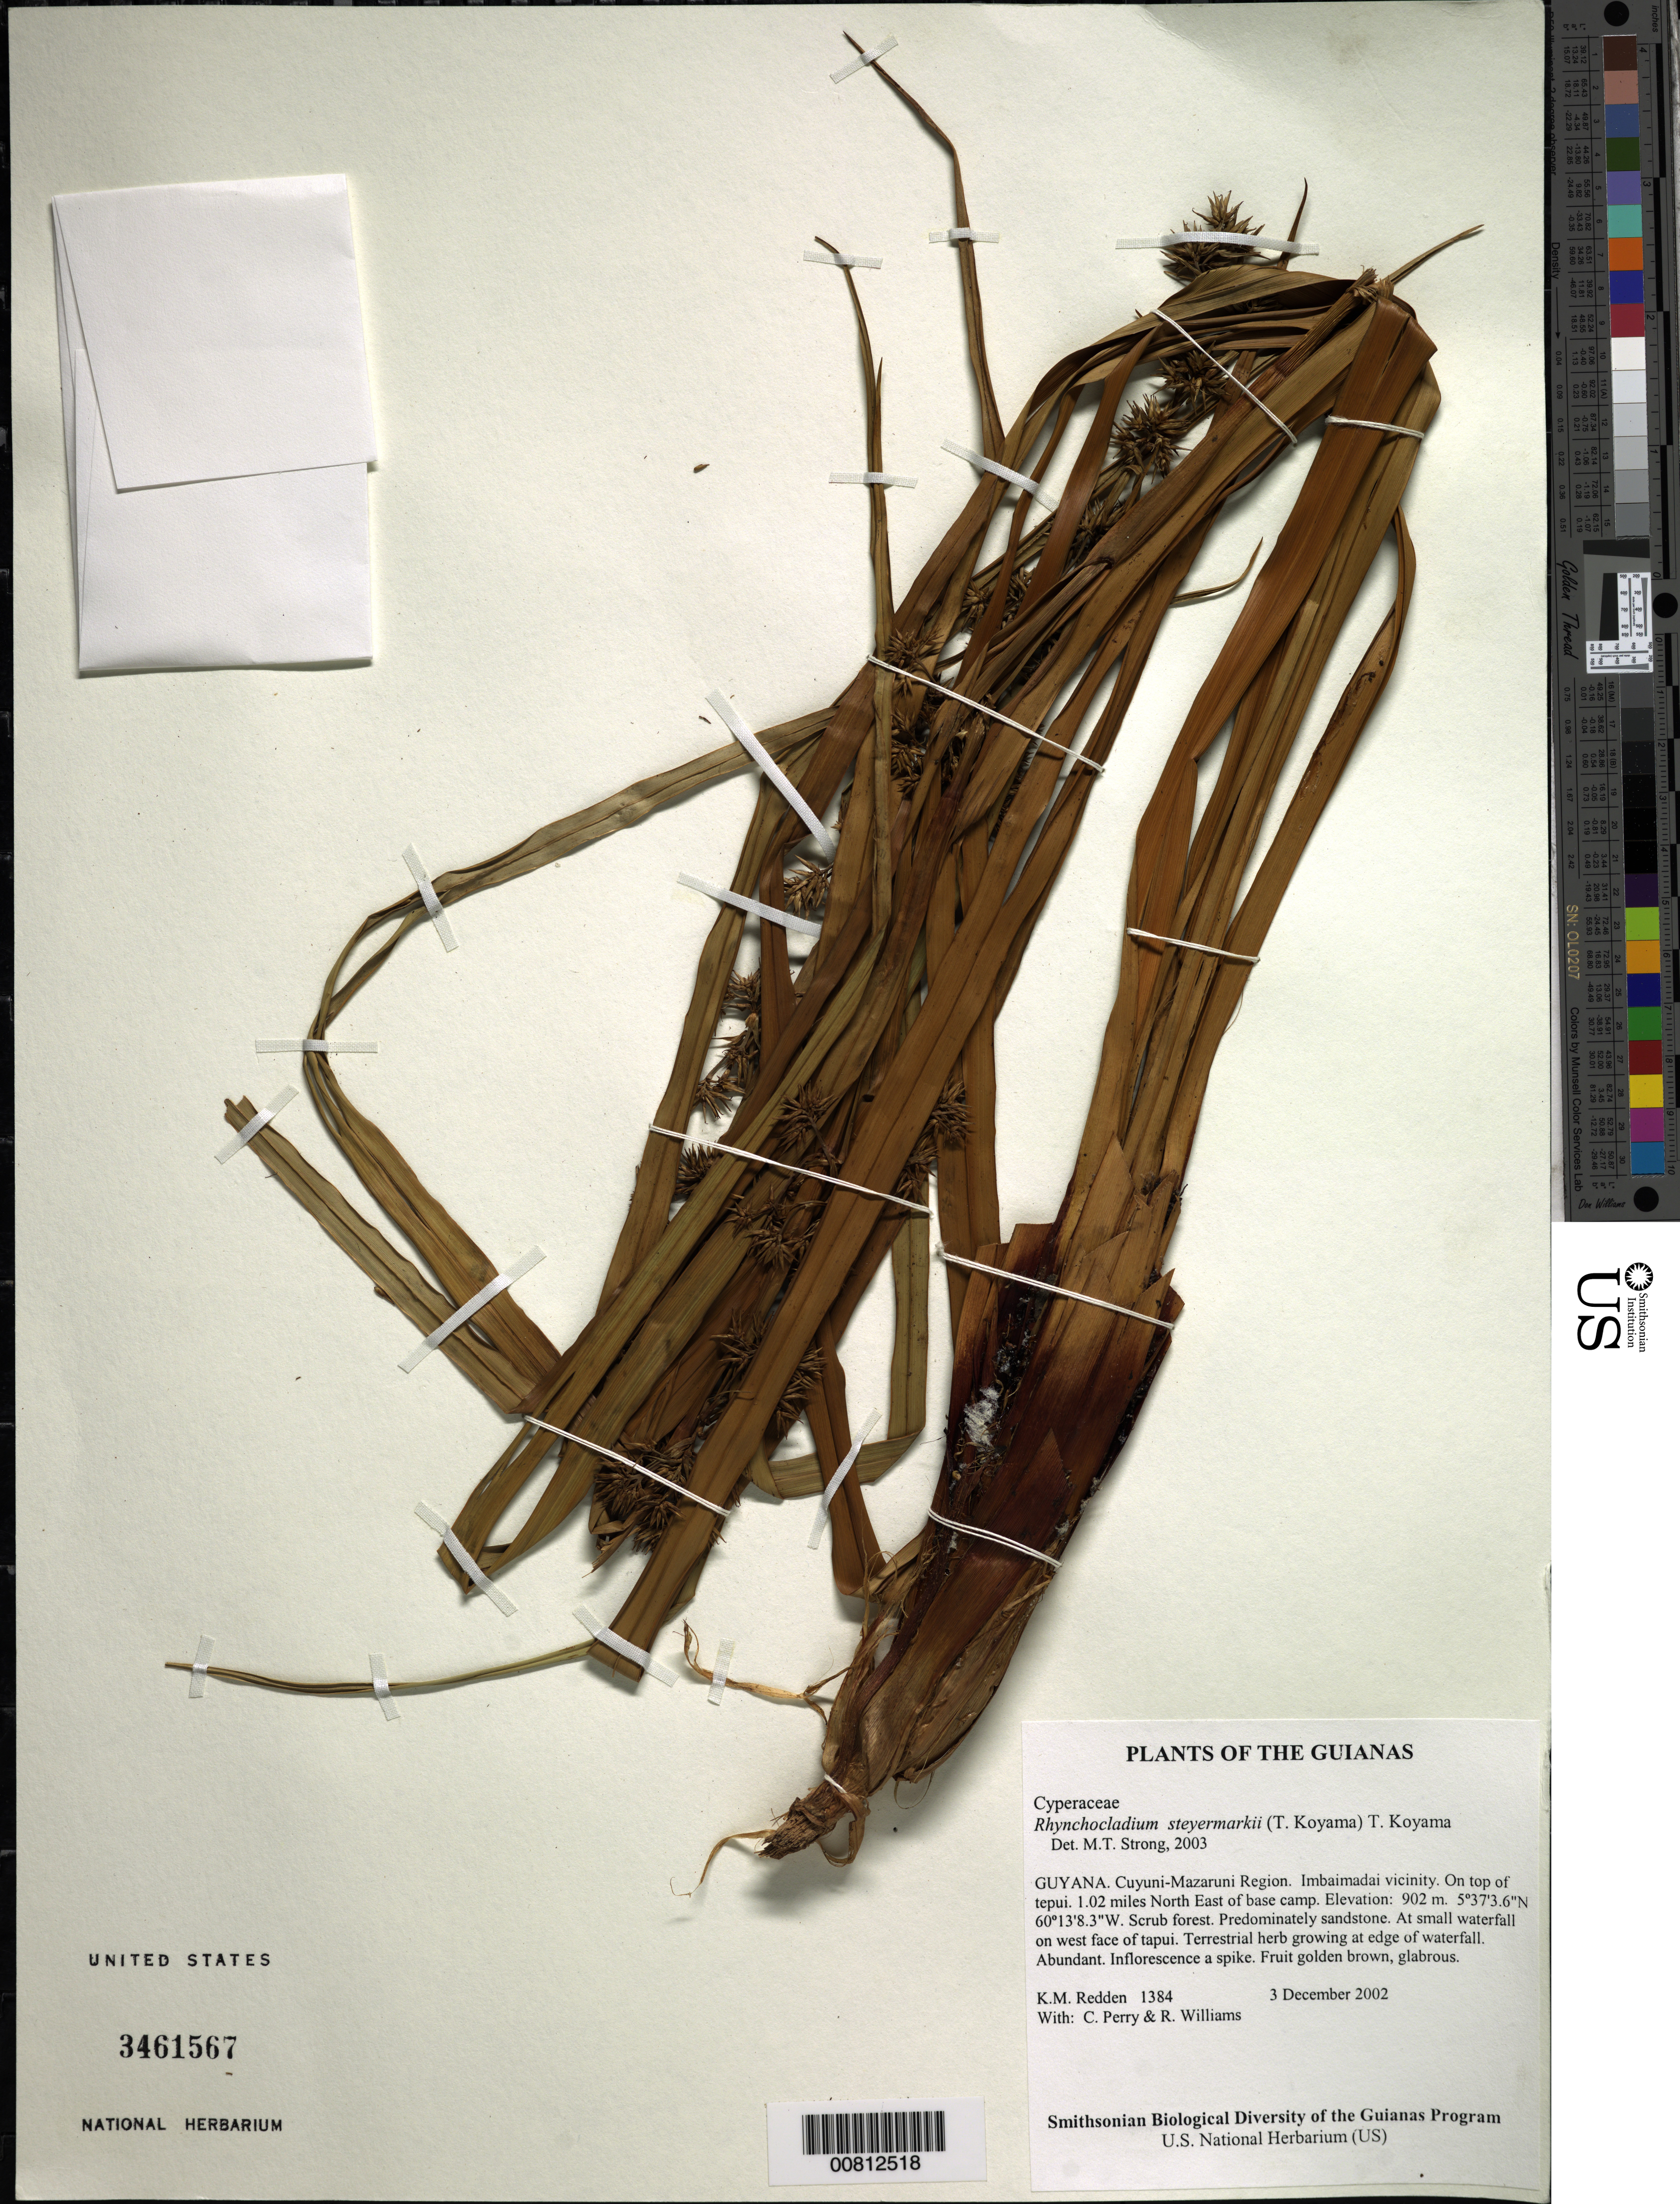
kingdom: Plantae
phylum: Tracheophyta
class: Liliopsida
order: Poales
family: Cyperaceae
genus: Rhynchocladium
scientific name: Rhynchocladium steyermarkii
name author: (T. Koyama) T. Koyama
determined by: Strong, M. T., (US), Smithsonian Institution - National Museum of Natural History (UNITED STATES)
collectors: K. M. Redden, C. Perry & R. Williams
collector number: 1384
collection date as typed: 3 December 2002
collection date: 2002-12-03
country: Guyana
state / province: Cuyuni-Mazaruni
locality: Imbaimadai vicinity. On top of tepui. 1.02 miles Northeast of base camp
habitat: Scrub forest. Predominately sandstone. At small waterfall on west face of tepui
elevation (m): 902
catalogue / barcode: US 3461567